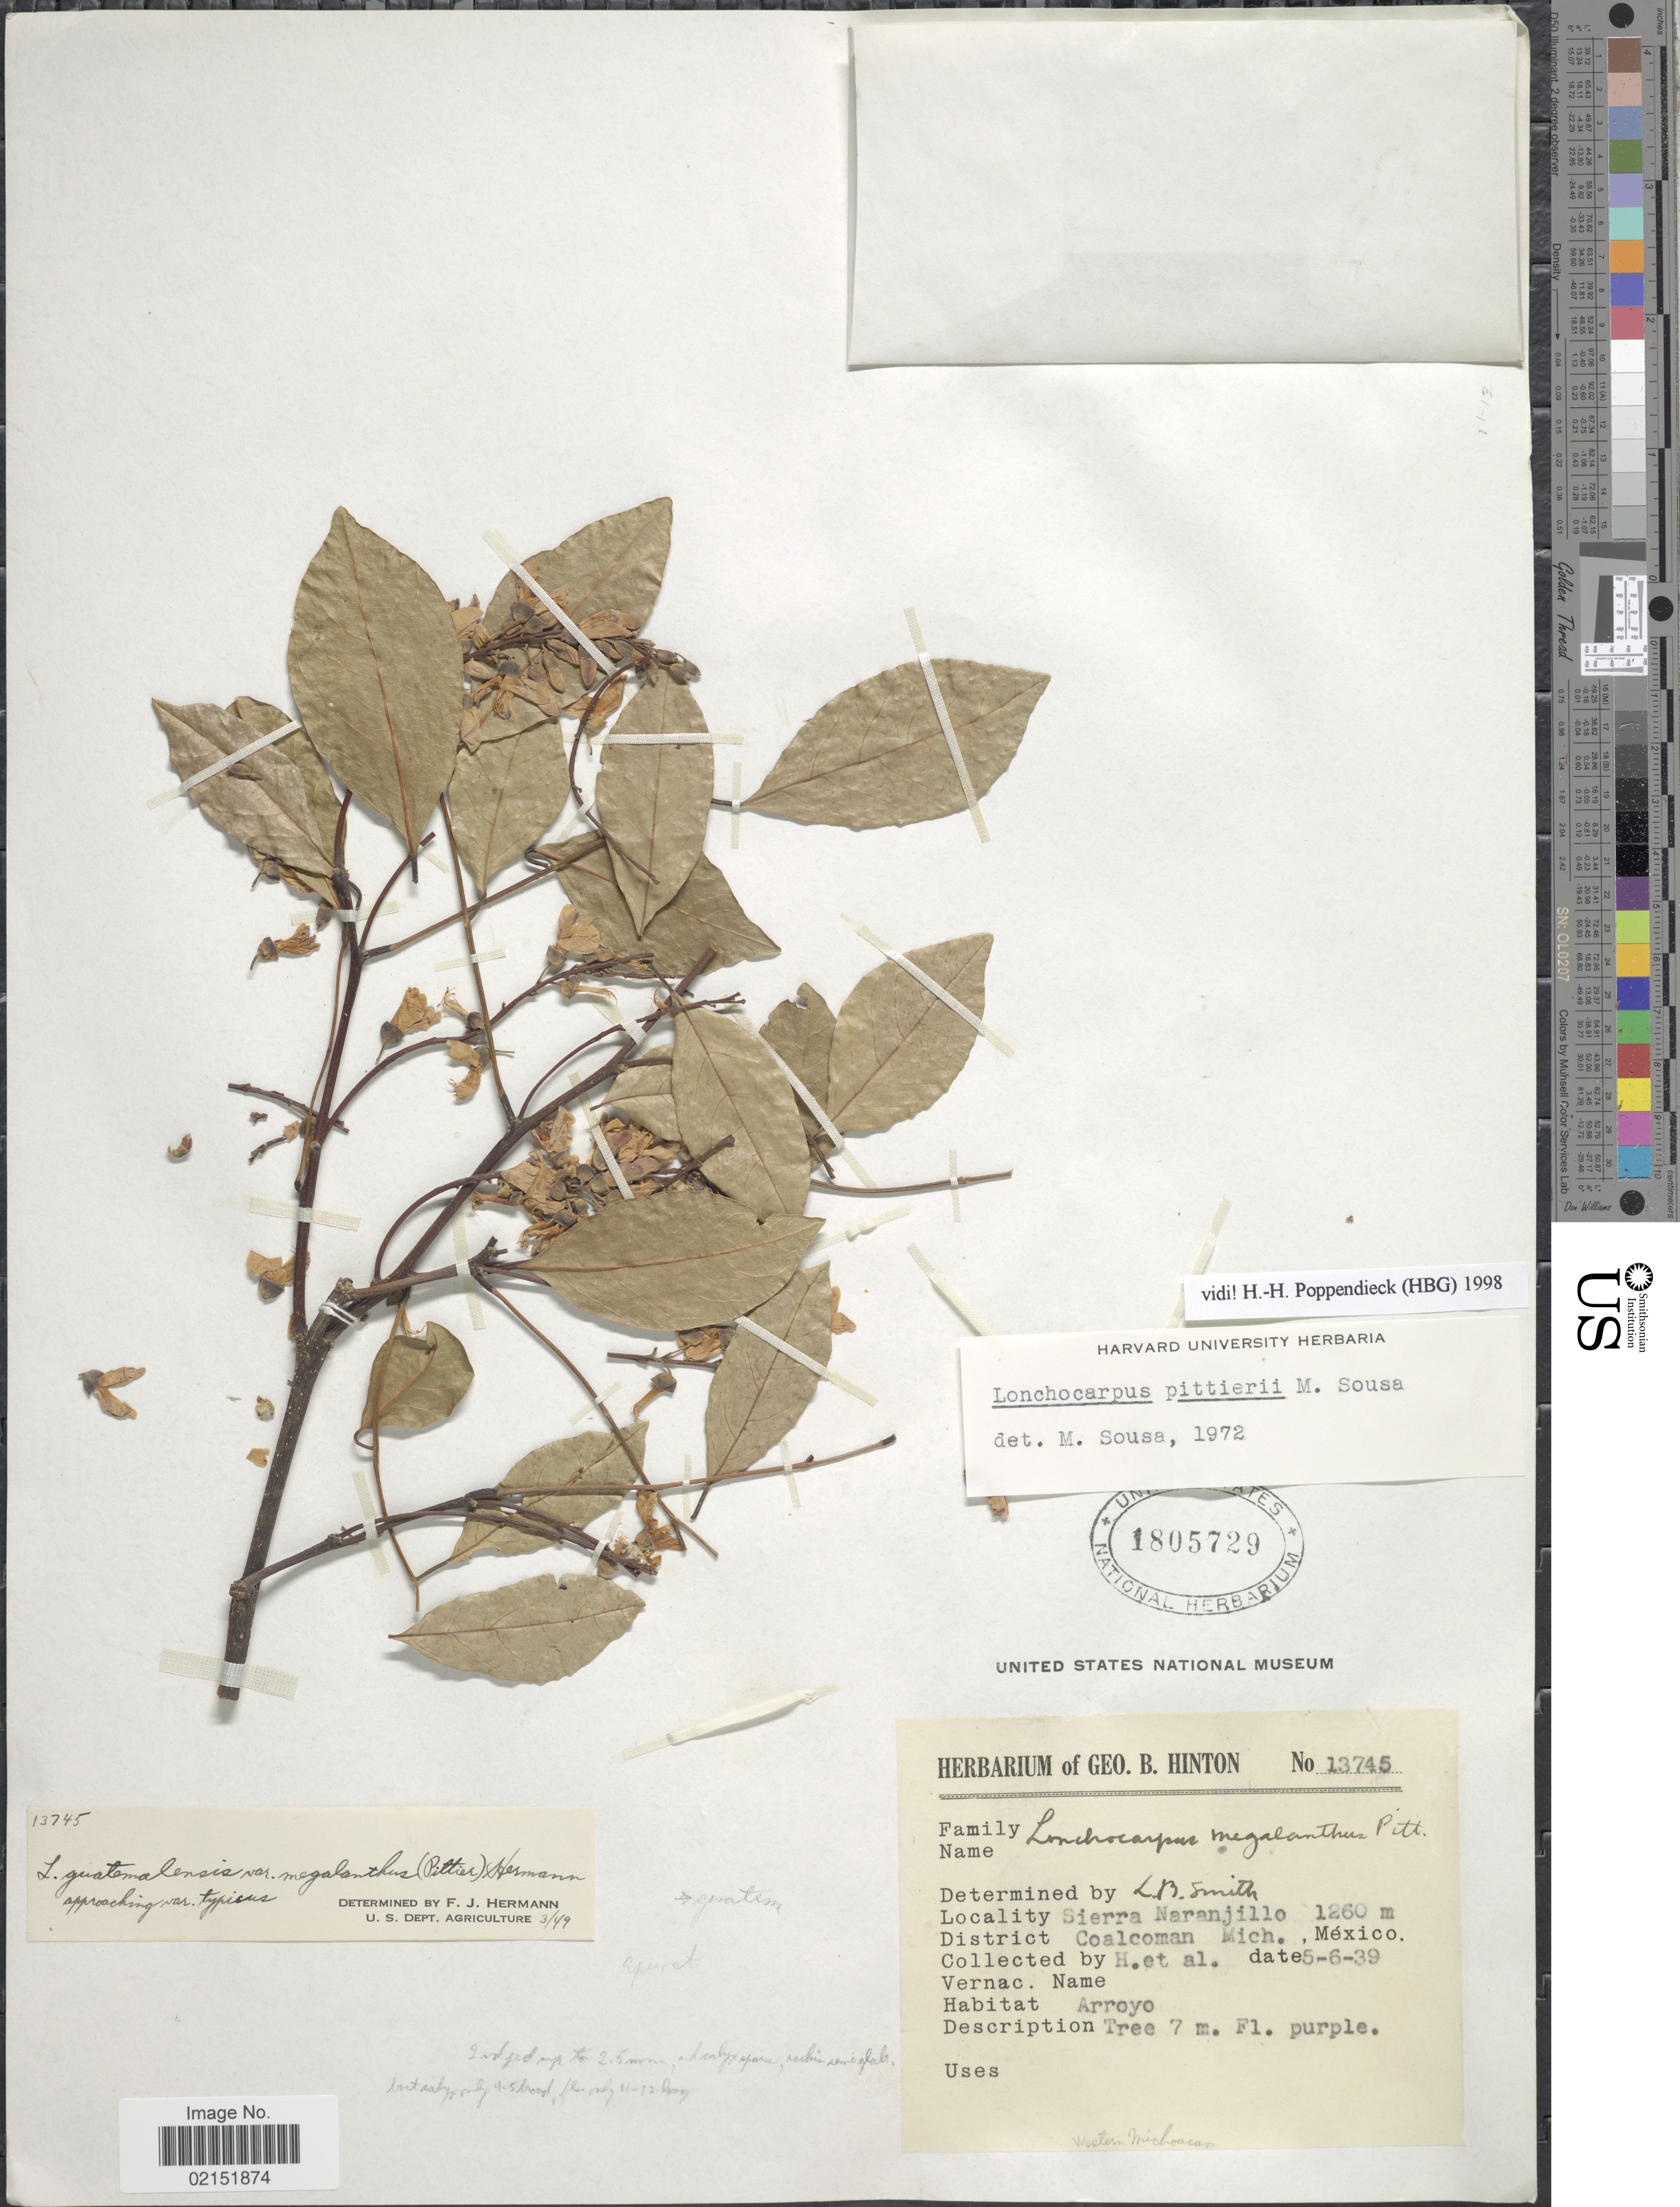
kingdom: Plantae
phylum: Tracheophyta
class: Magnoliopsida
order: Fabales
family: Fabaceae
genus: Lonchocarpus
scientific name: Lonchocarpus pittieri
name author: M. Sousa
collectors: G. B. Hinton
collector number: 13745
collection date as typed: Transcribed d/m/y: 6/5/39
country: Mexico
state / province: Michoacán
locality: Sierra Naranjillo, District Coalcoman, Mich.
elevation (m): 1260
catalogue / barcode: US 1805729